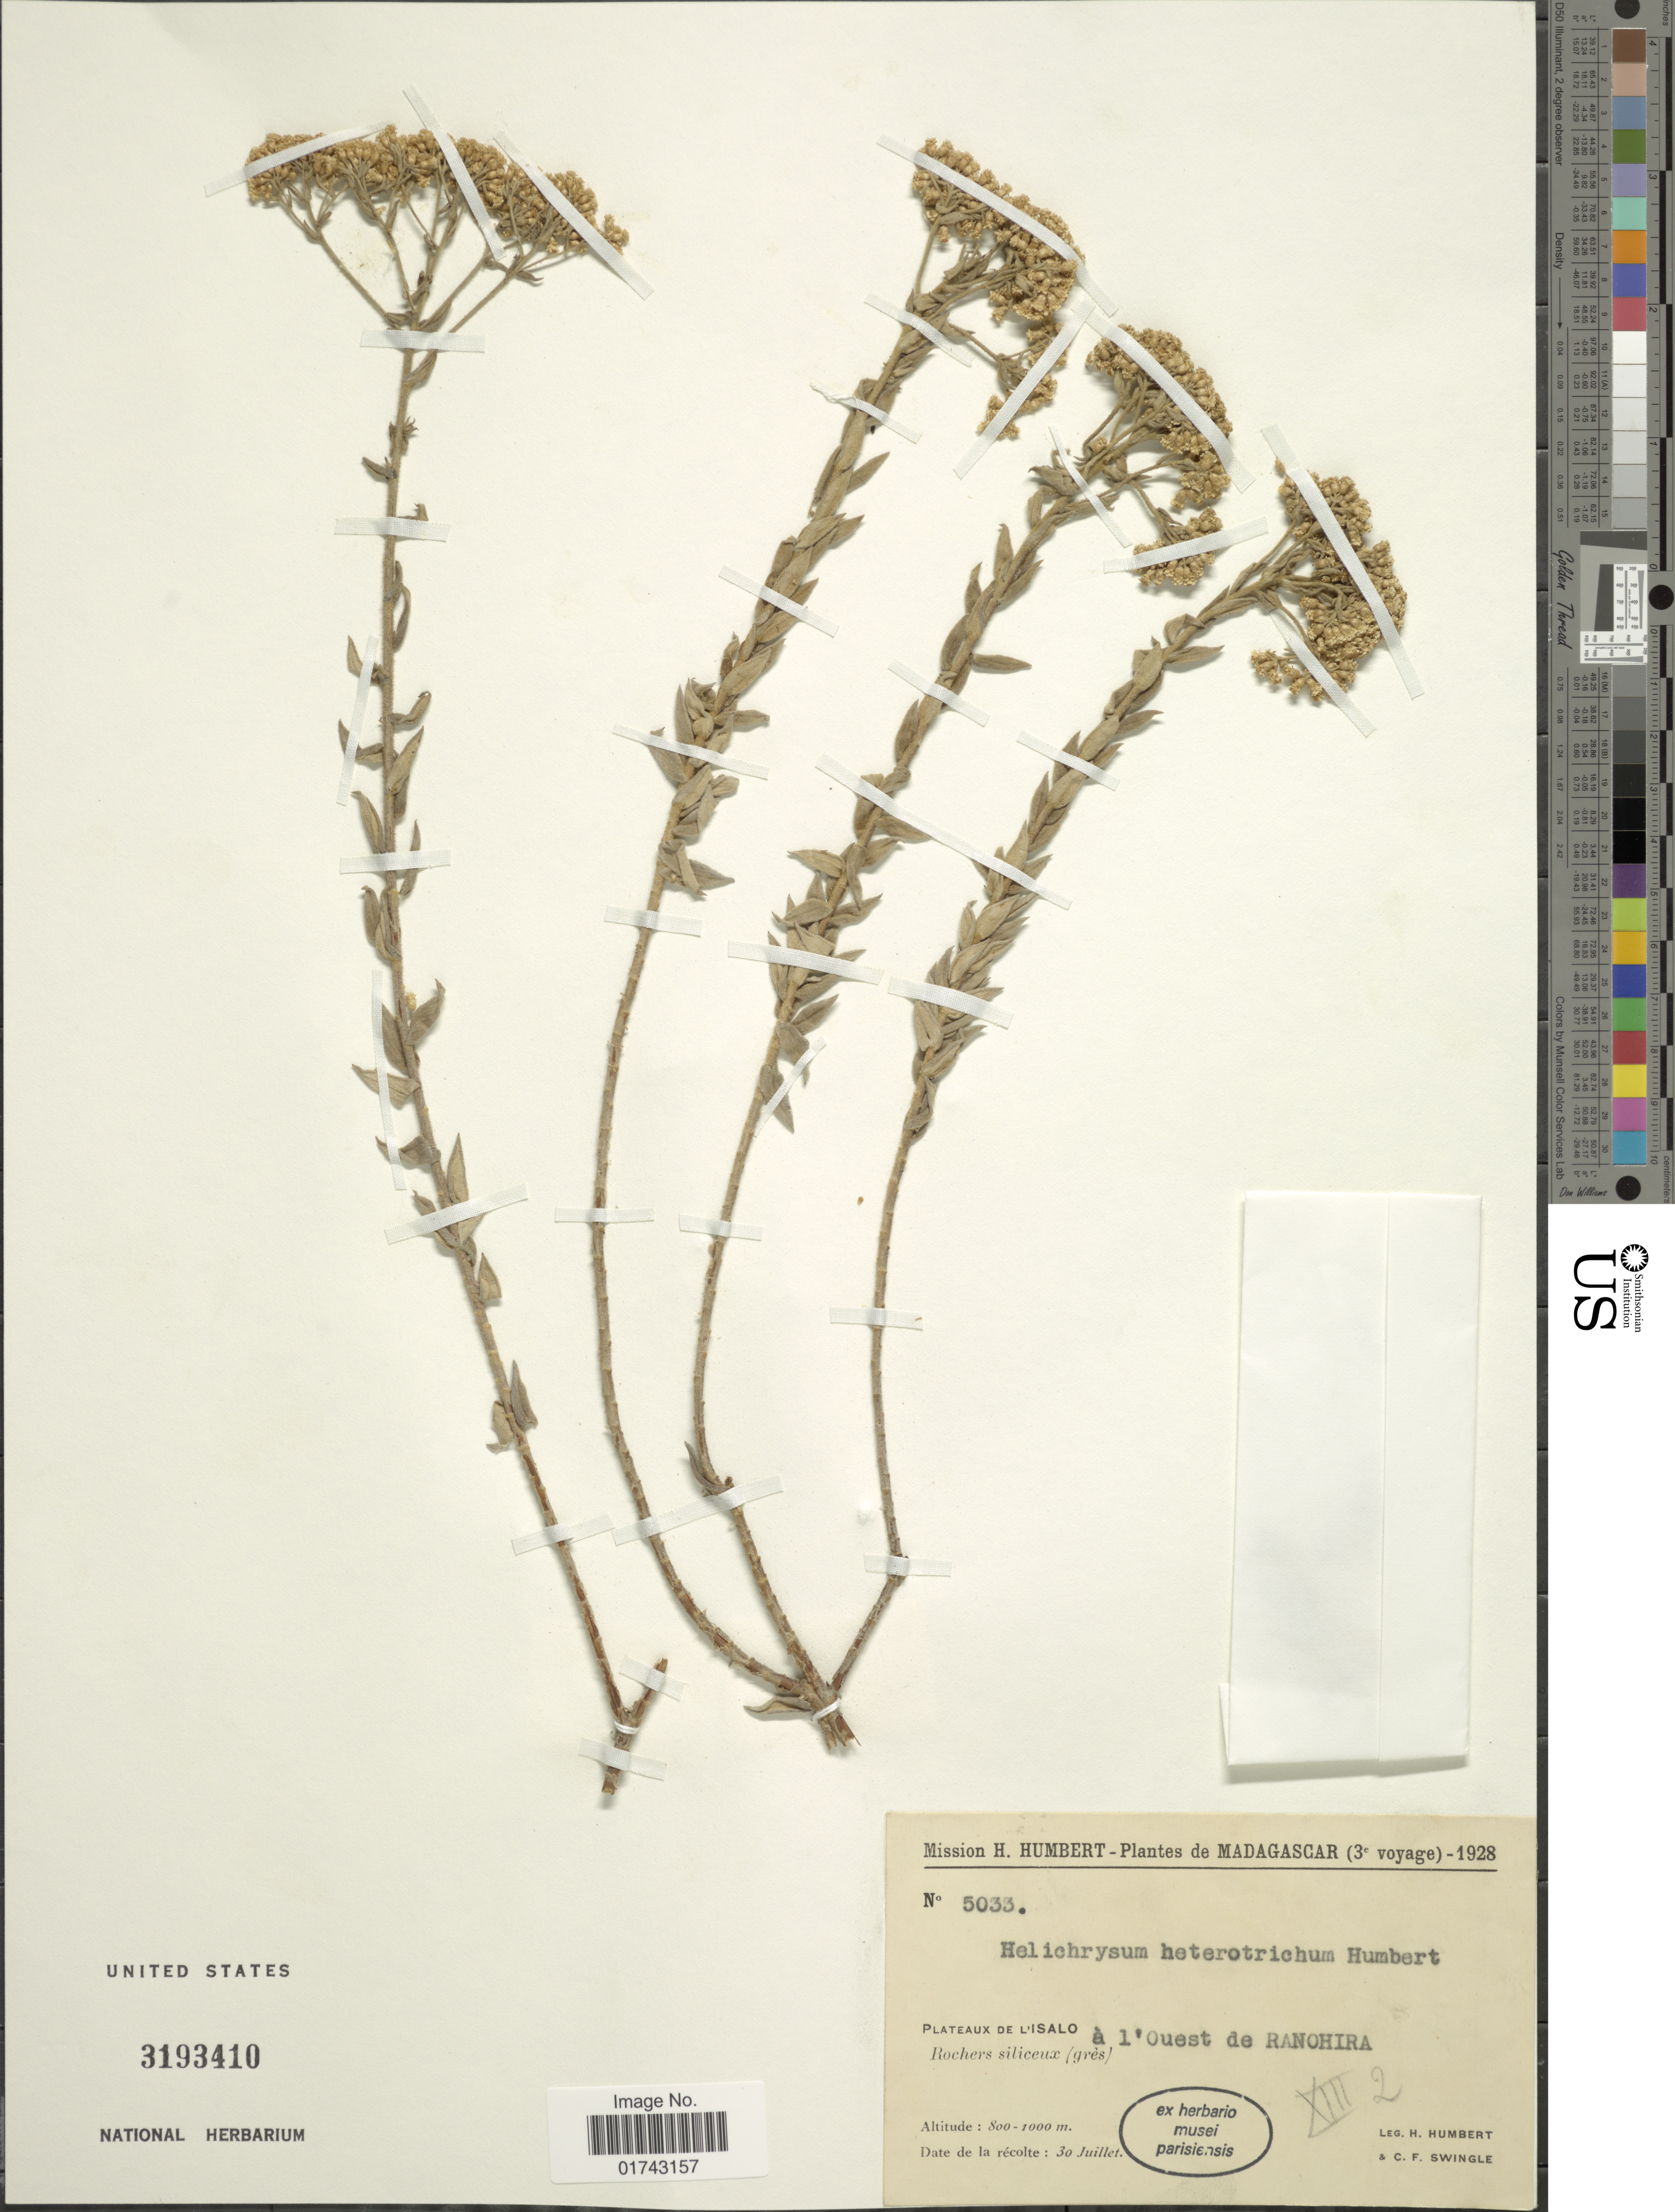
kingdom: Plantae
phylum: Tracheophyta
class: Magnoliopsida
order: Asterales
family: Asteraceae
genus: Helichrysum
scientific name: Helichrysum heterotrichum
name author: Humbert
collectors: H. Humbert & C. Swingle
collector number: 5033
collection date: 1928-07-30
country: Madagascar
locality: Plateaux de L' Isalo, a l' Ouest de Ranohira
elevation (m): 800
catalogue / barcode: US 3193410